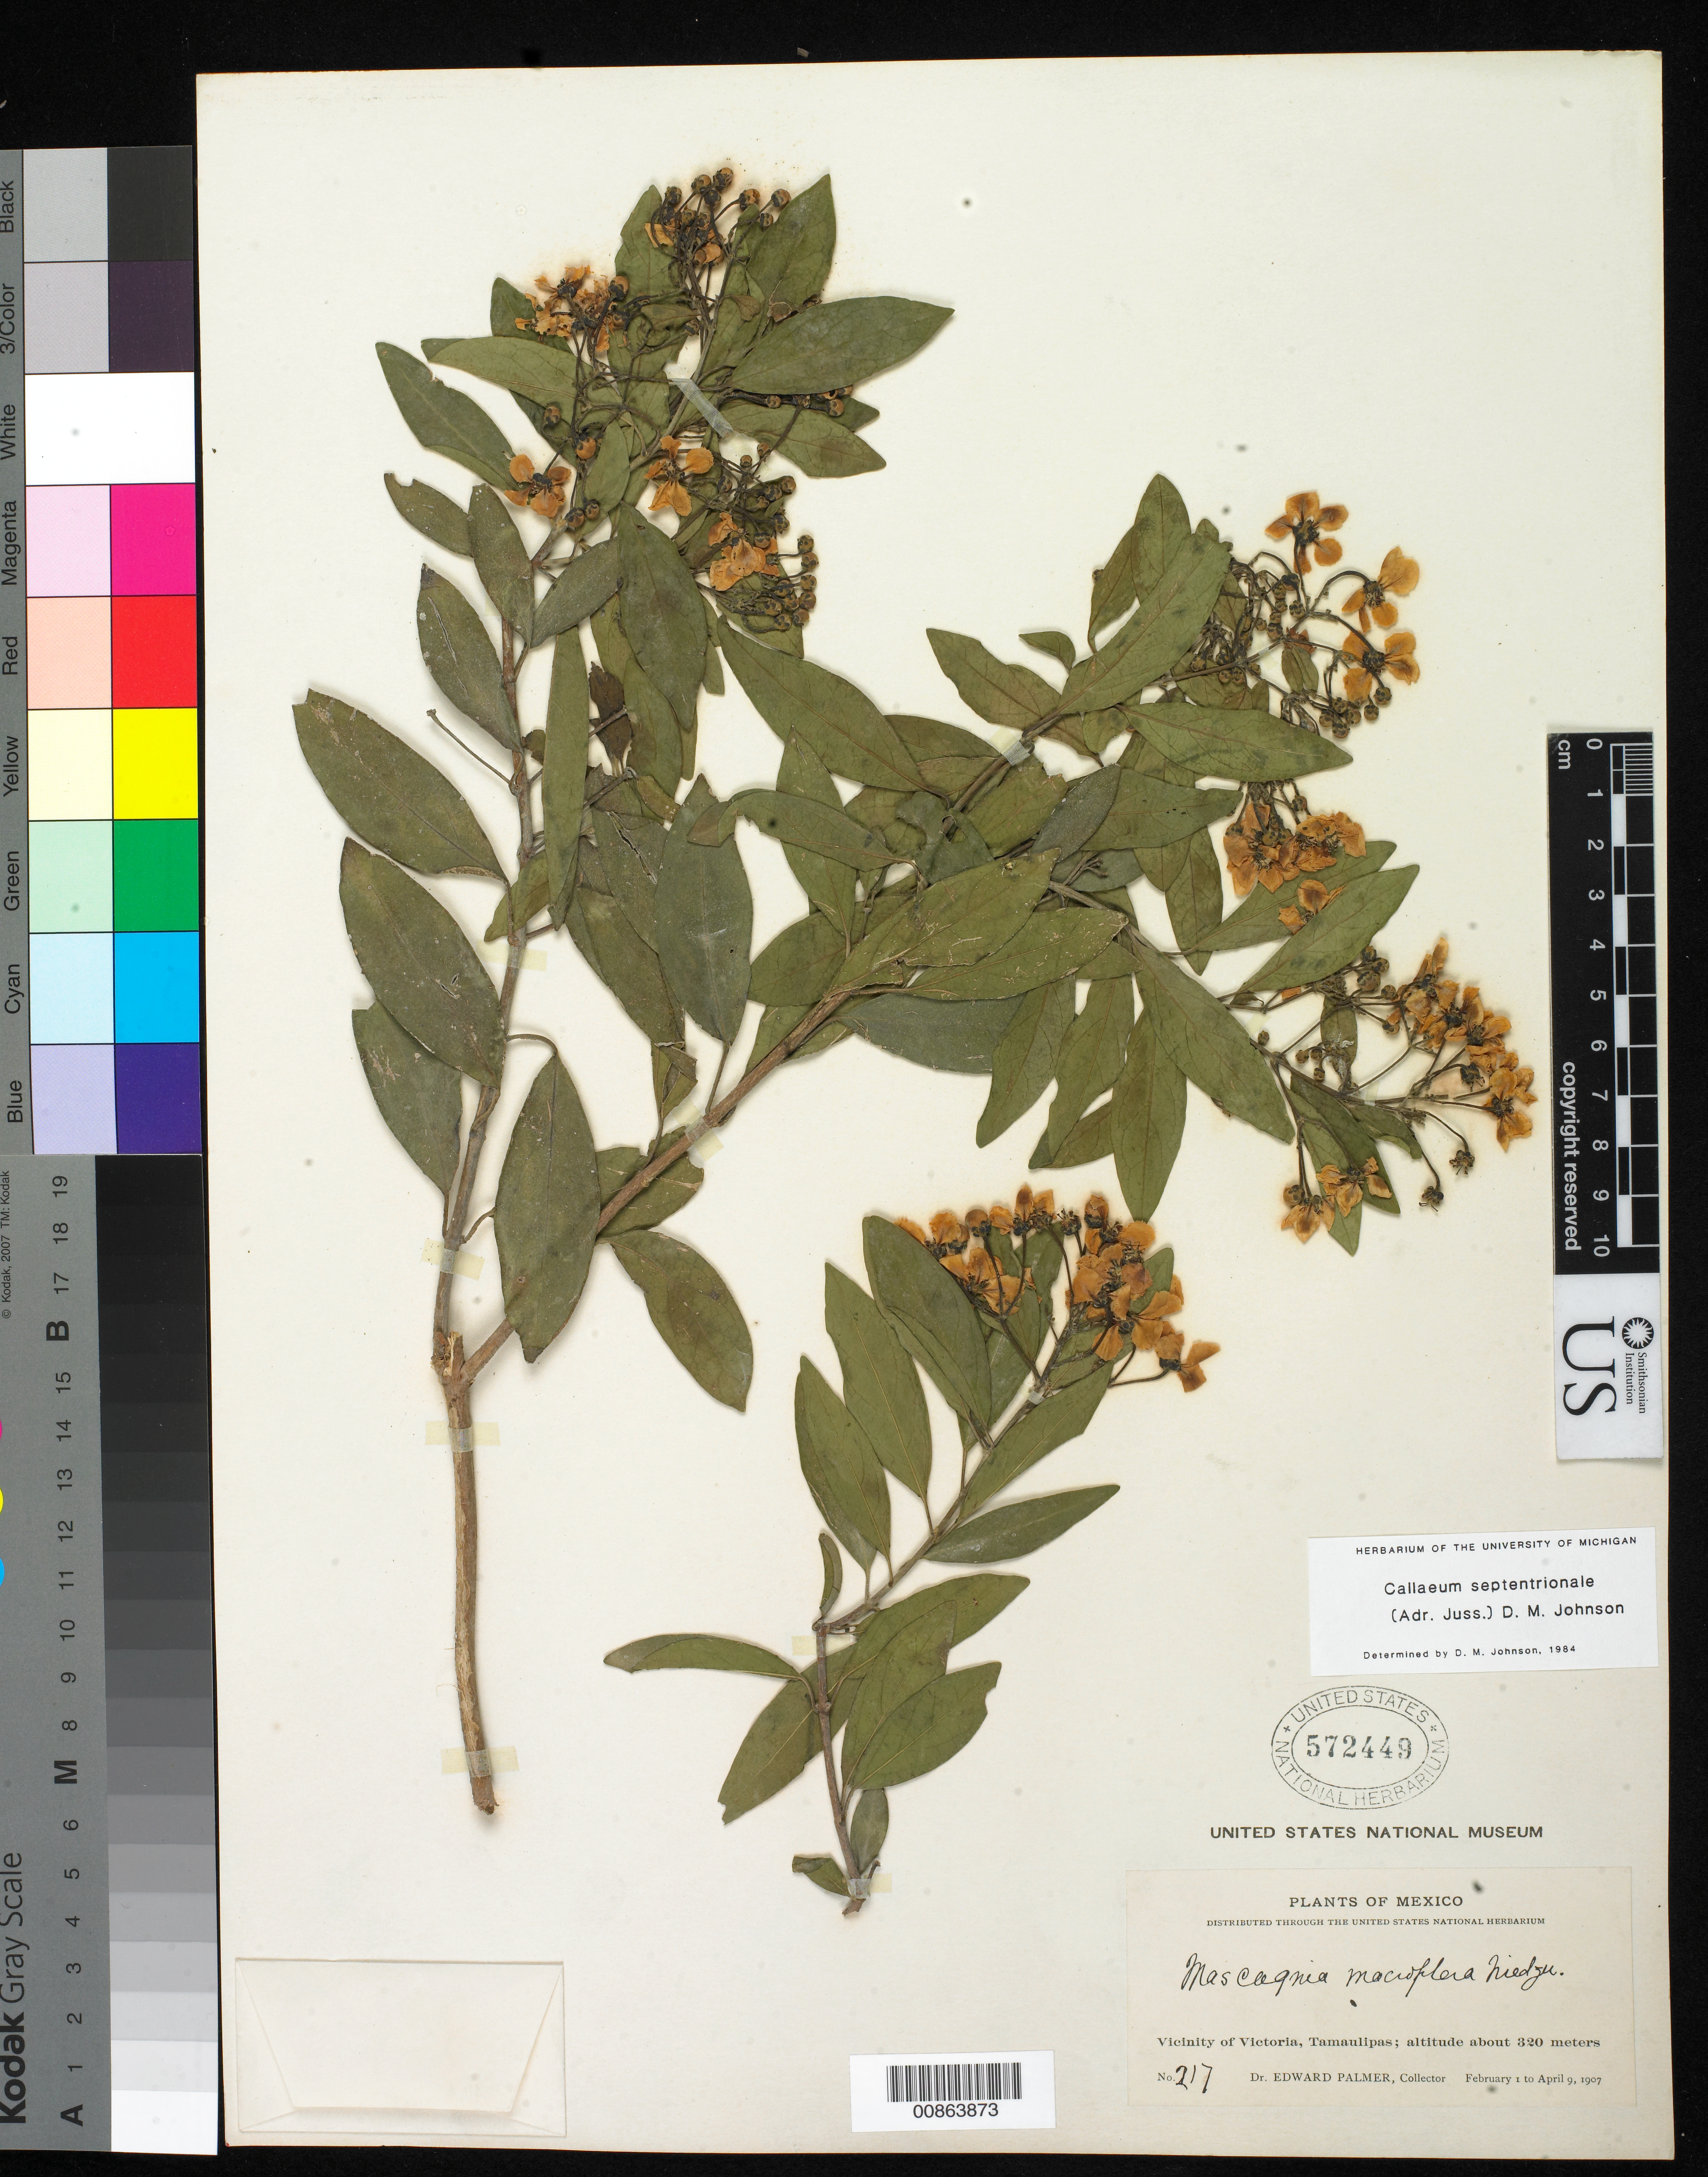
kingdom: Plantae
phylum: Tracheophyta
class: Magnoliopsida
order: Malpighiales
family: Malpighiaceae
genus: Callaeum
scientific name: Callaeum septentrionale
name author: (A. Juss.) D.M. Johnson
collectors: E. Palmer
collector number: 217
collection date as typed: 01 Feb 1907 to 09 Apr 1907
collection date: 1907-02-01/1907-04-09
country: Mexico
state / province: Tamaulipas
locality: Vicinity of Victoria.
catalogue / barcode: US 572449